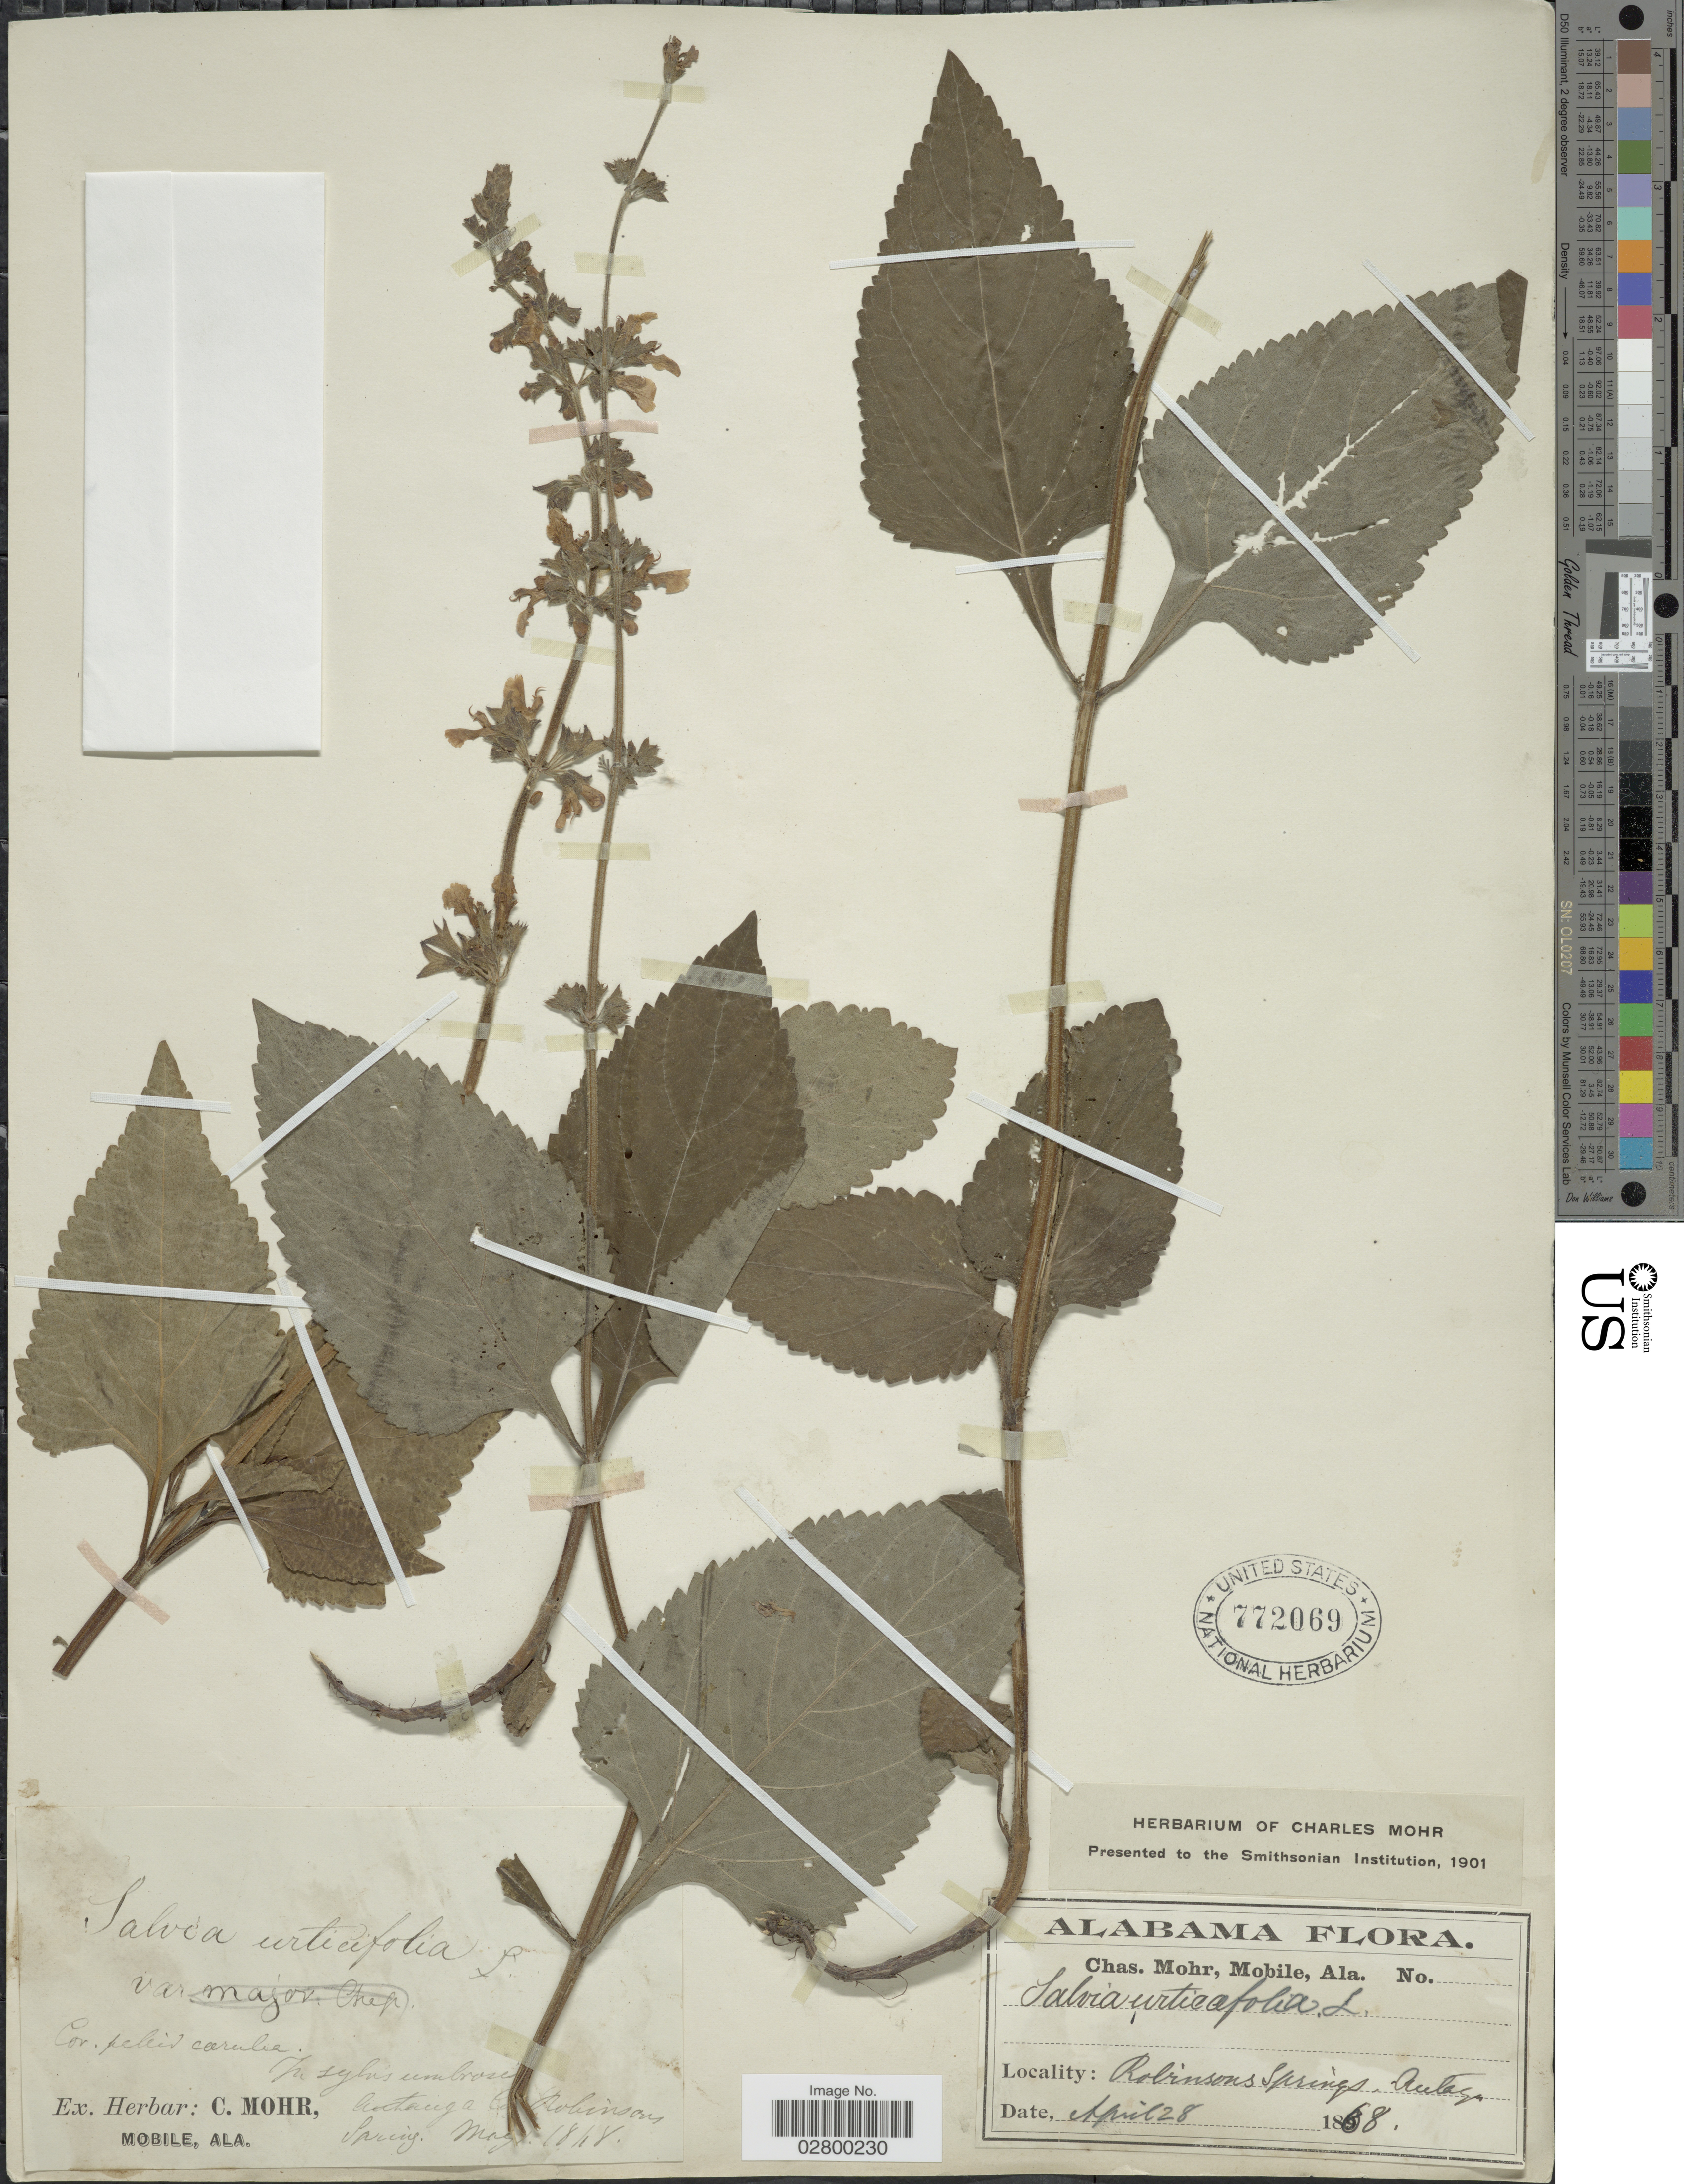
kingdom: Plantae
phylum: Tracheophyta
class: Magnoliopsida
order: Lamiales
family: Lamiaceae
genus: Salvia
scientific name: Salvia urticifolia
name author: L.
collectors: C. T. Mohr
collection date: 1868-04-28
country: United States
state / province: Alabama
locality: Robinsons Springs, Autaga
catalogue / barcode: US 772069